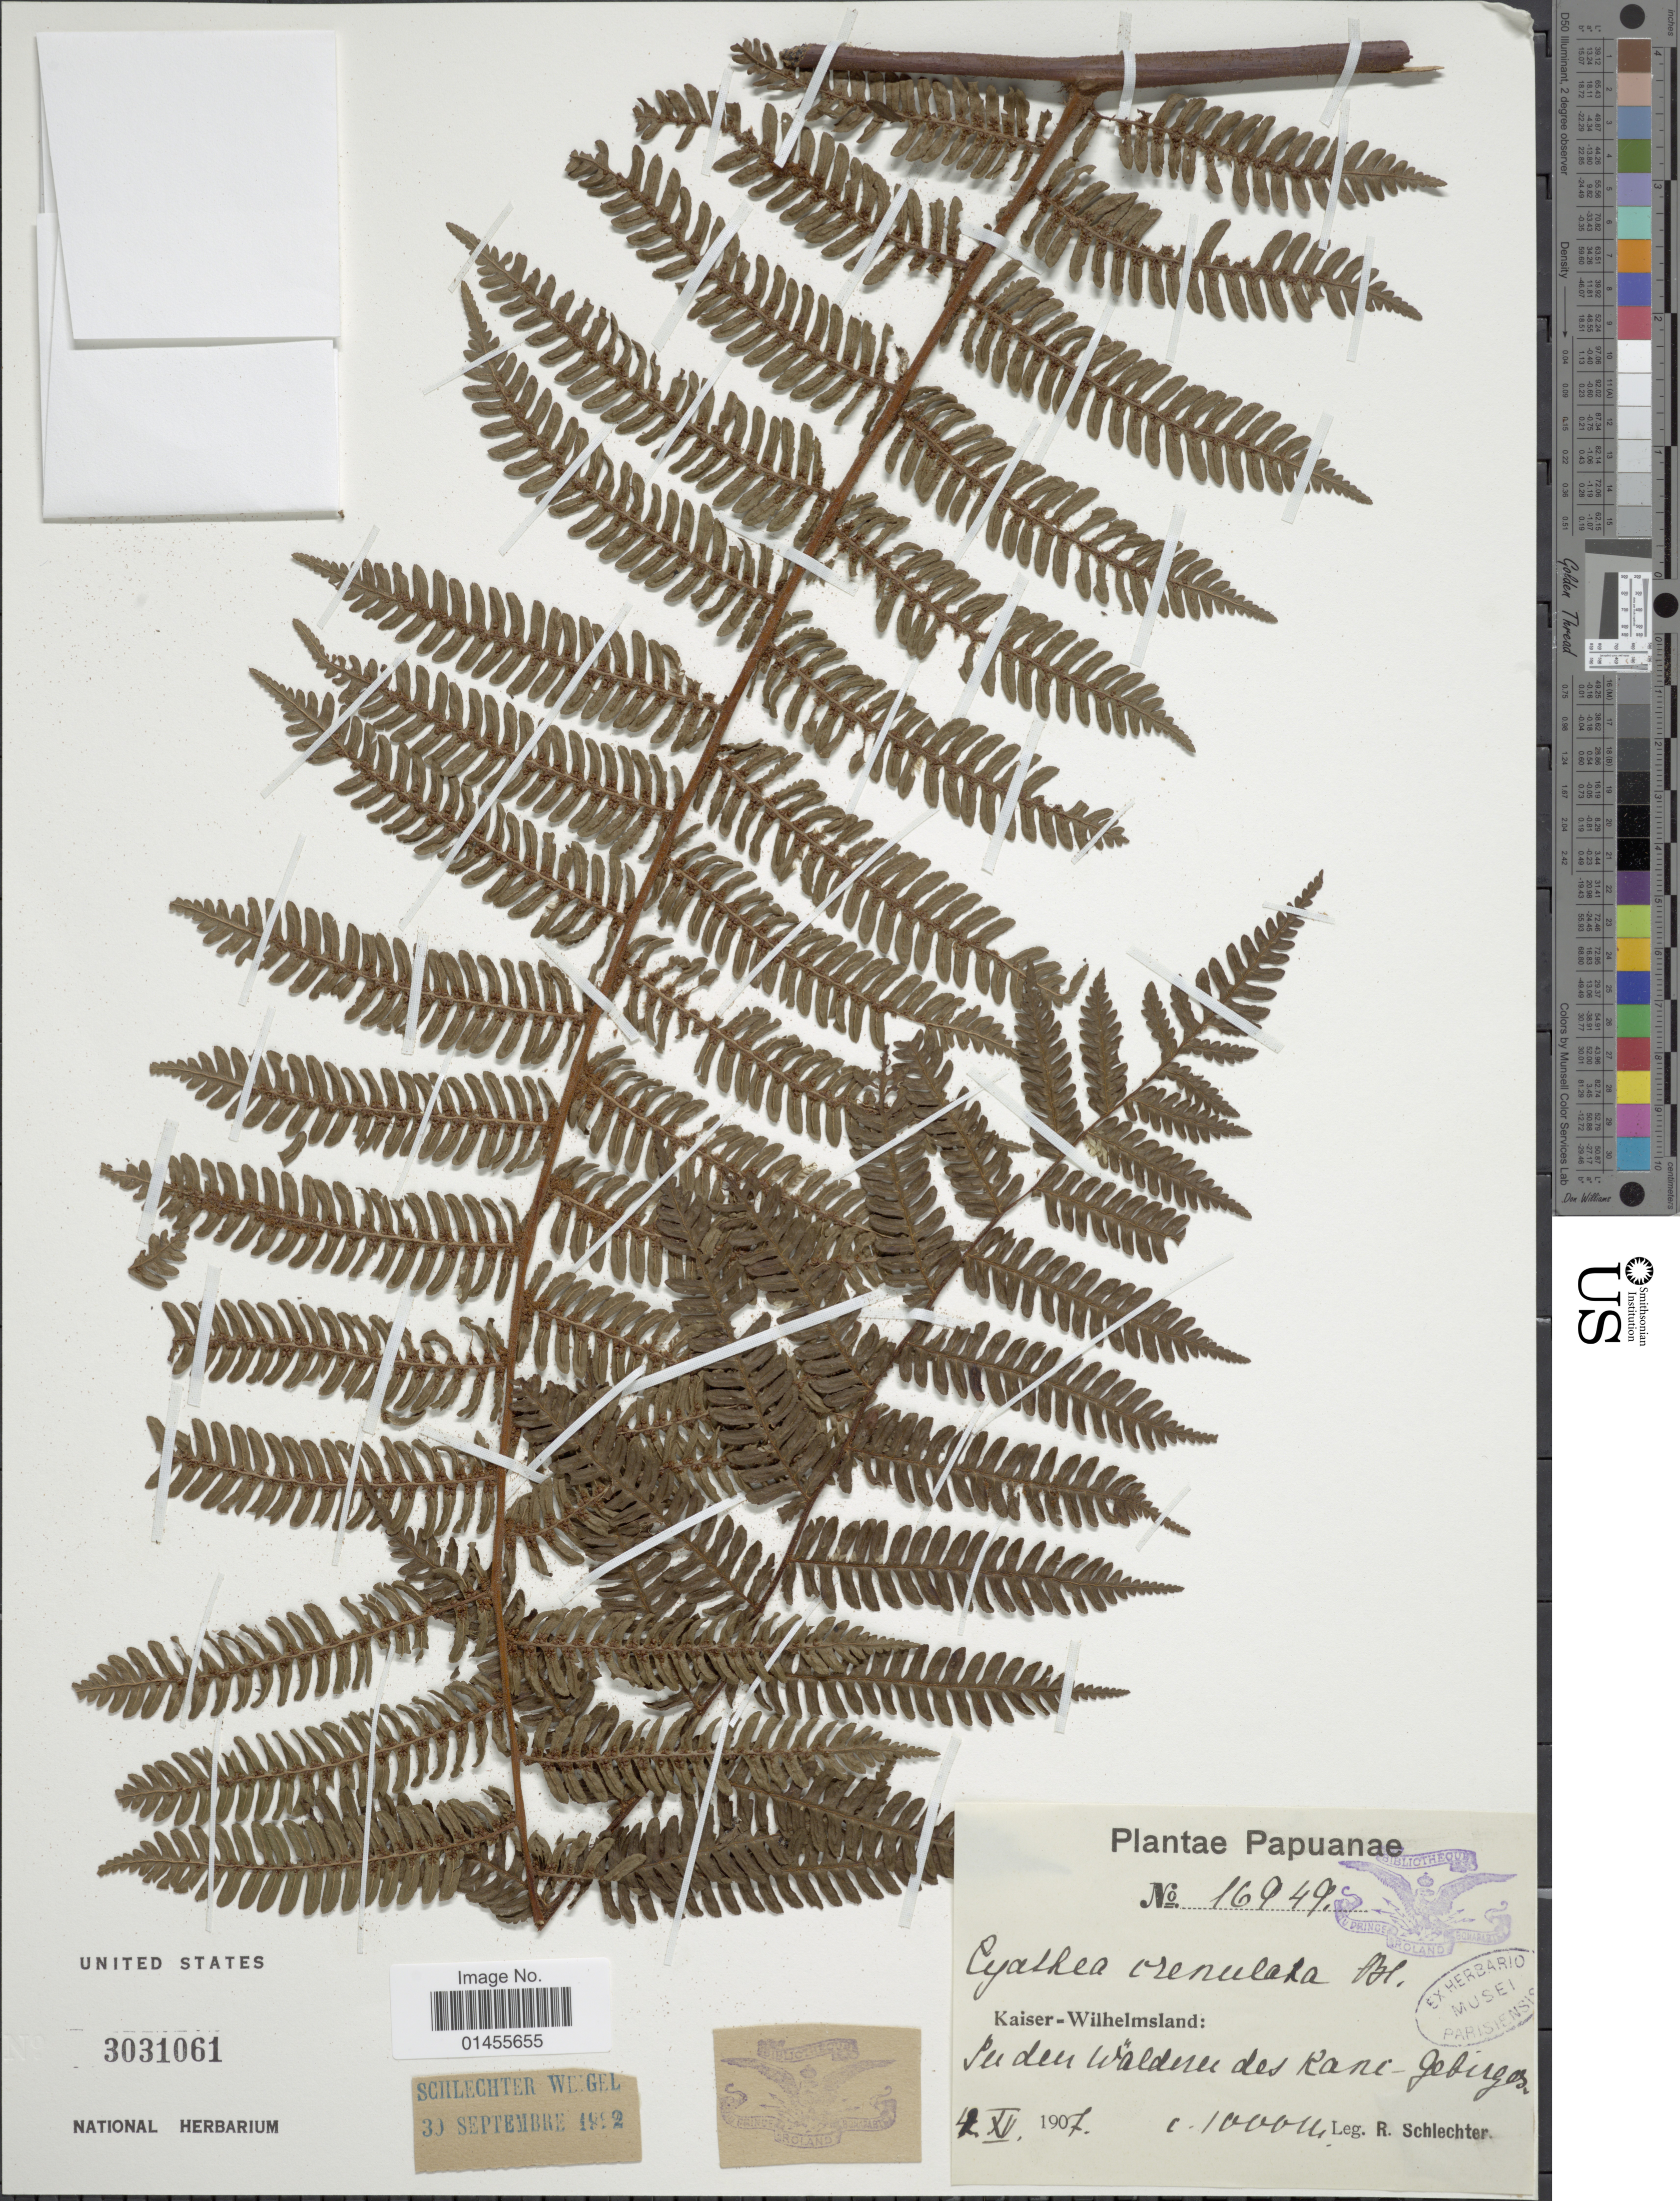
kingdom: Plantae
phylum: Tracheophyta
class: Polypodiopsida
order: Cyatheales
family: Cyatheaceae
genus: Alsophila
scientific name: Alsophila polycarpa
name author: (Jungh.) R.M. Tryon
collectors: F. R. R. Schlechter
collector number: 16949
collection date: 1907-11-04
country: Papua New Guinea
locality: Kaiser-Wilhelmsland: Su den Walderen des Rane-Gebirgen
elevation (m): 1000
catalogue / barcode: US 3031061